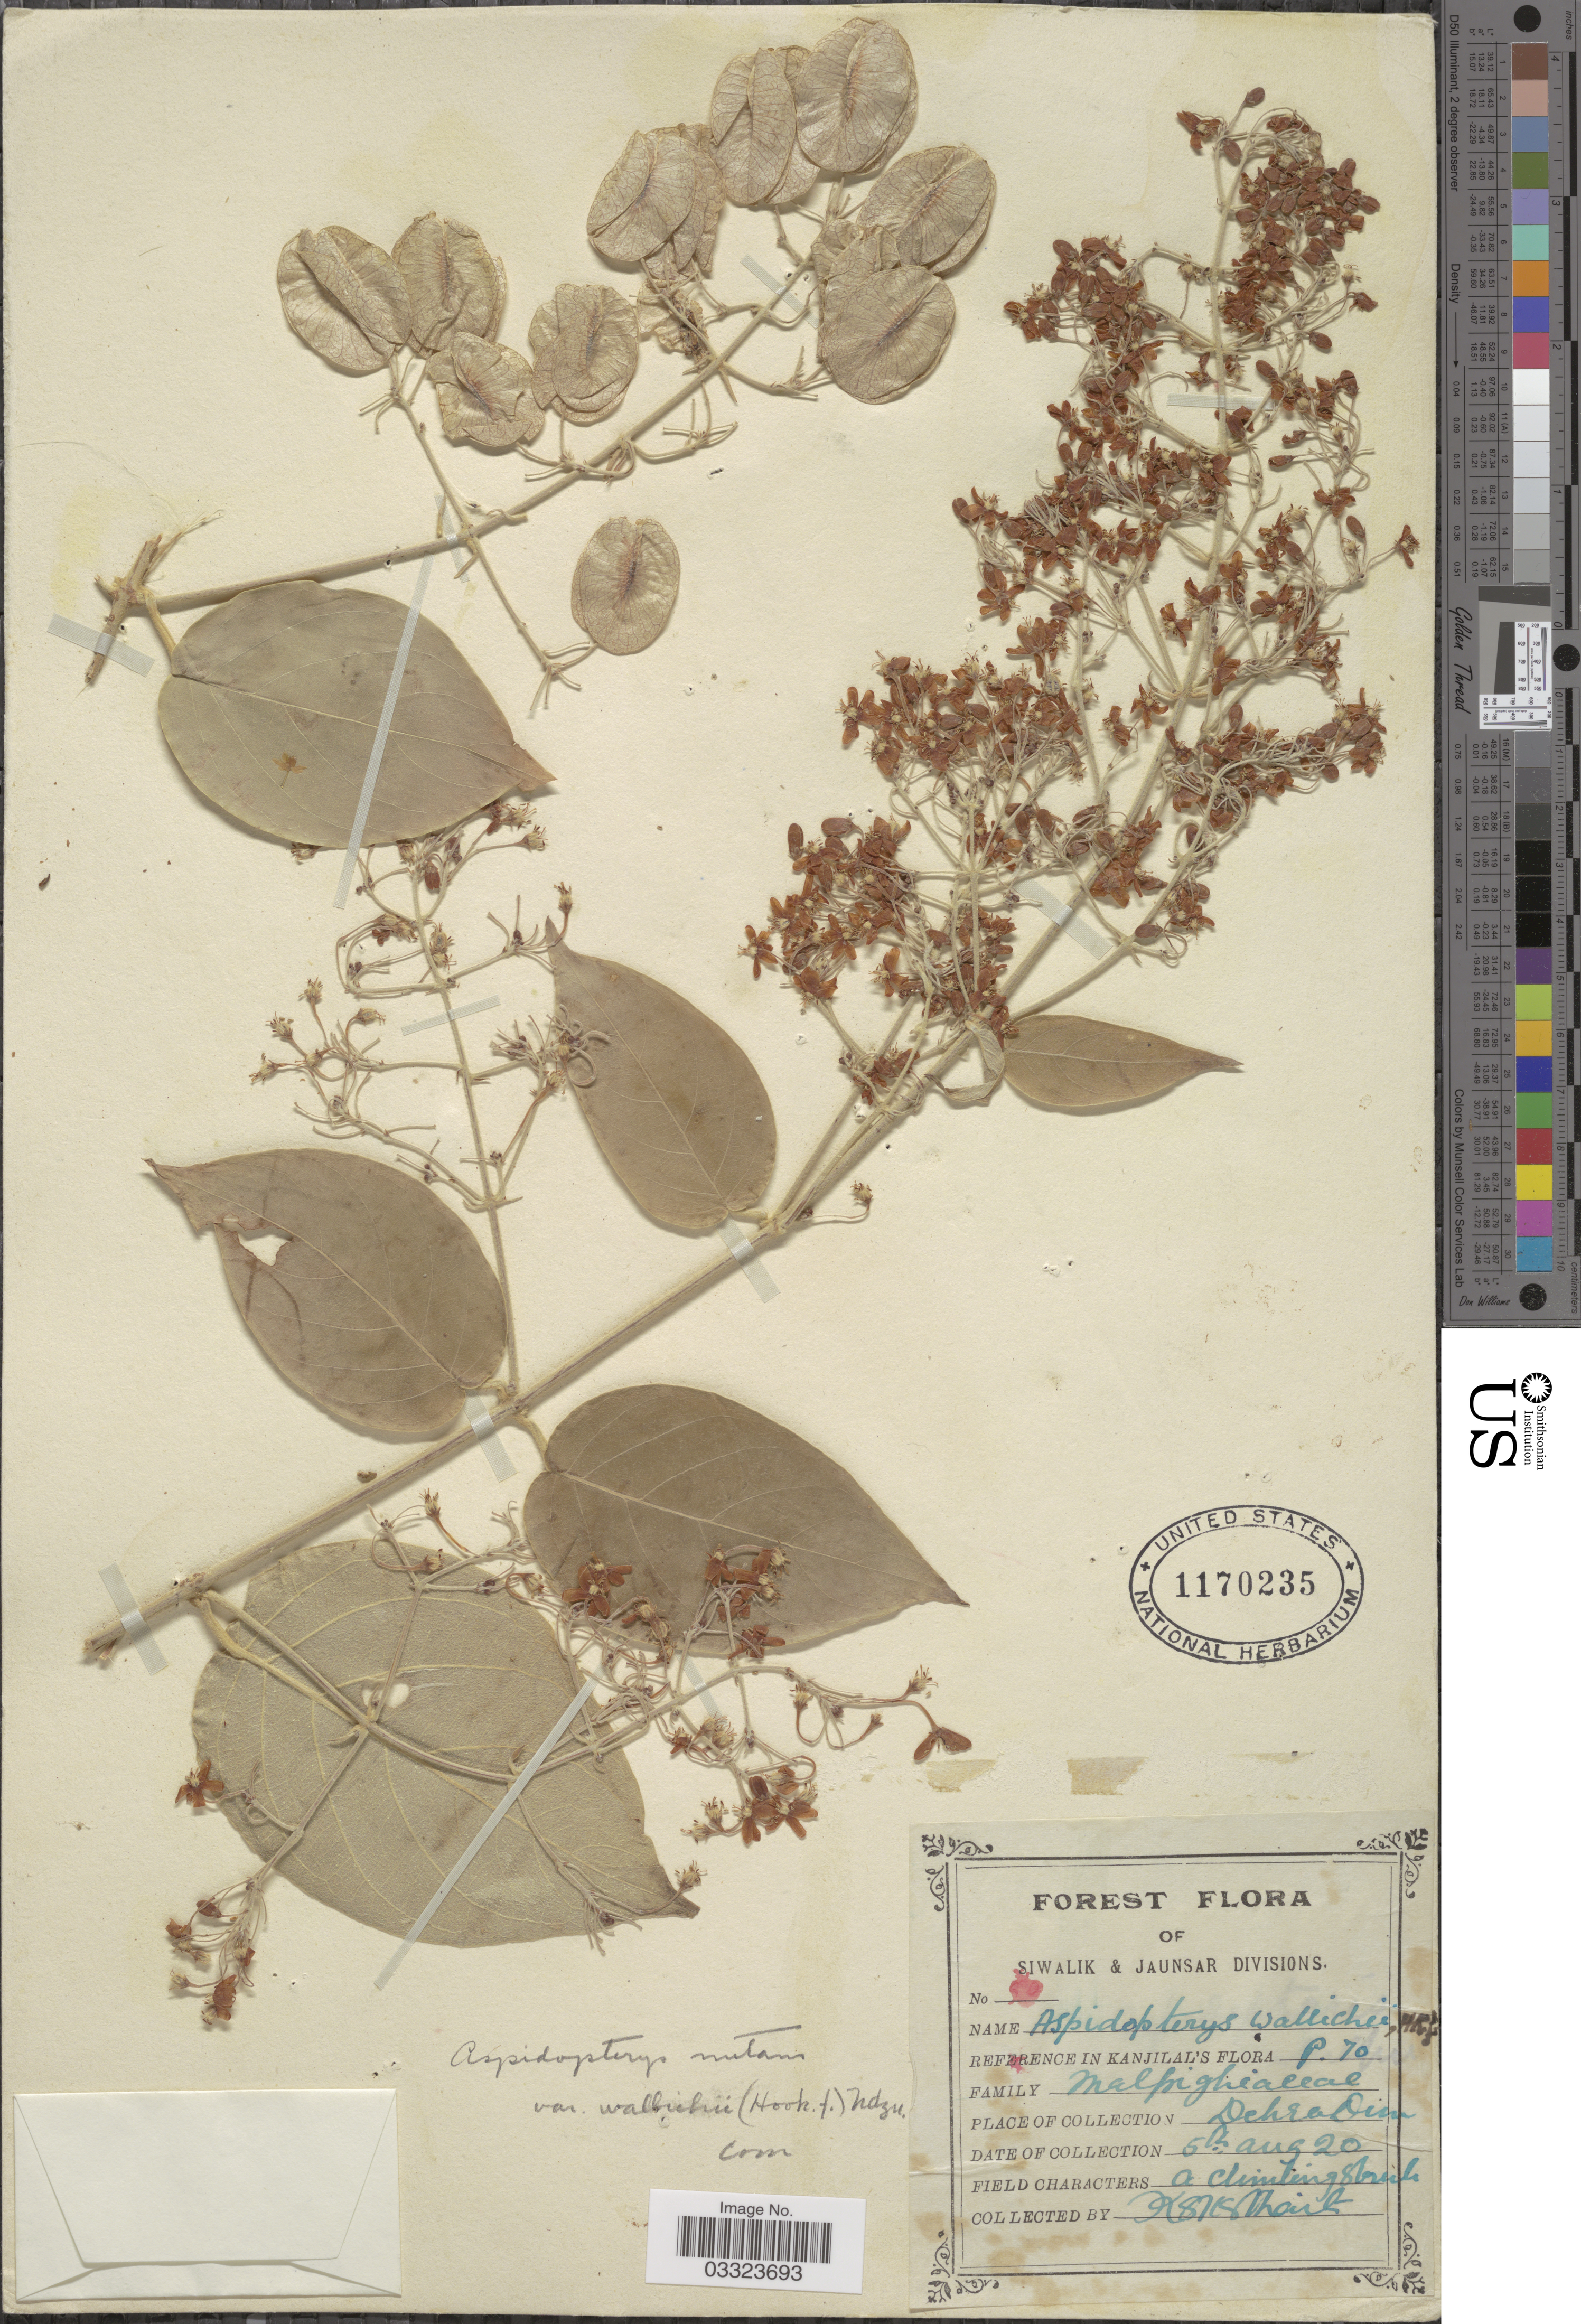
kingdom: Plantae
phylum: Tracheophyta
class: Magnoliopsida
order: Malpighiales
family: Malpighiaceae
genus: Aspidopterys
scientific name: Aspidopterys nutans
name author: Hook. f.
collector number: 50*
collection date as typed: Transcribed d/m/y: 5/8/20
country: India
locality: Siwalik & Jaunsar Divisions. Dehra Dun.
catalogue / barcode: US 1170235